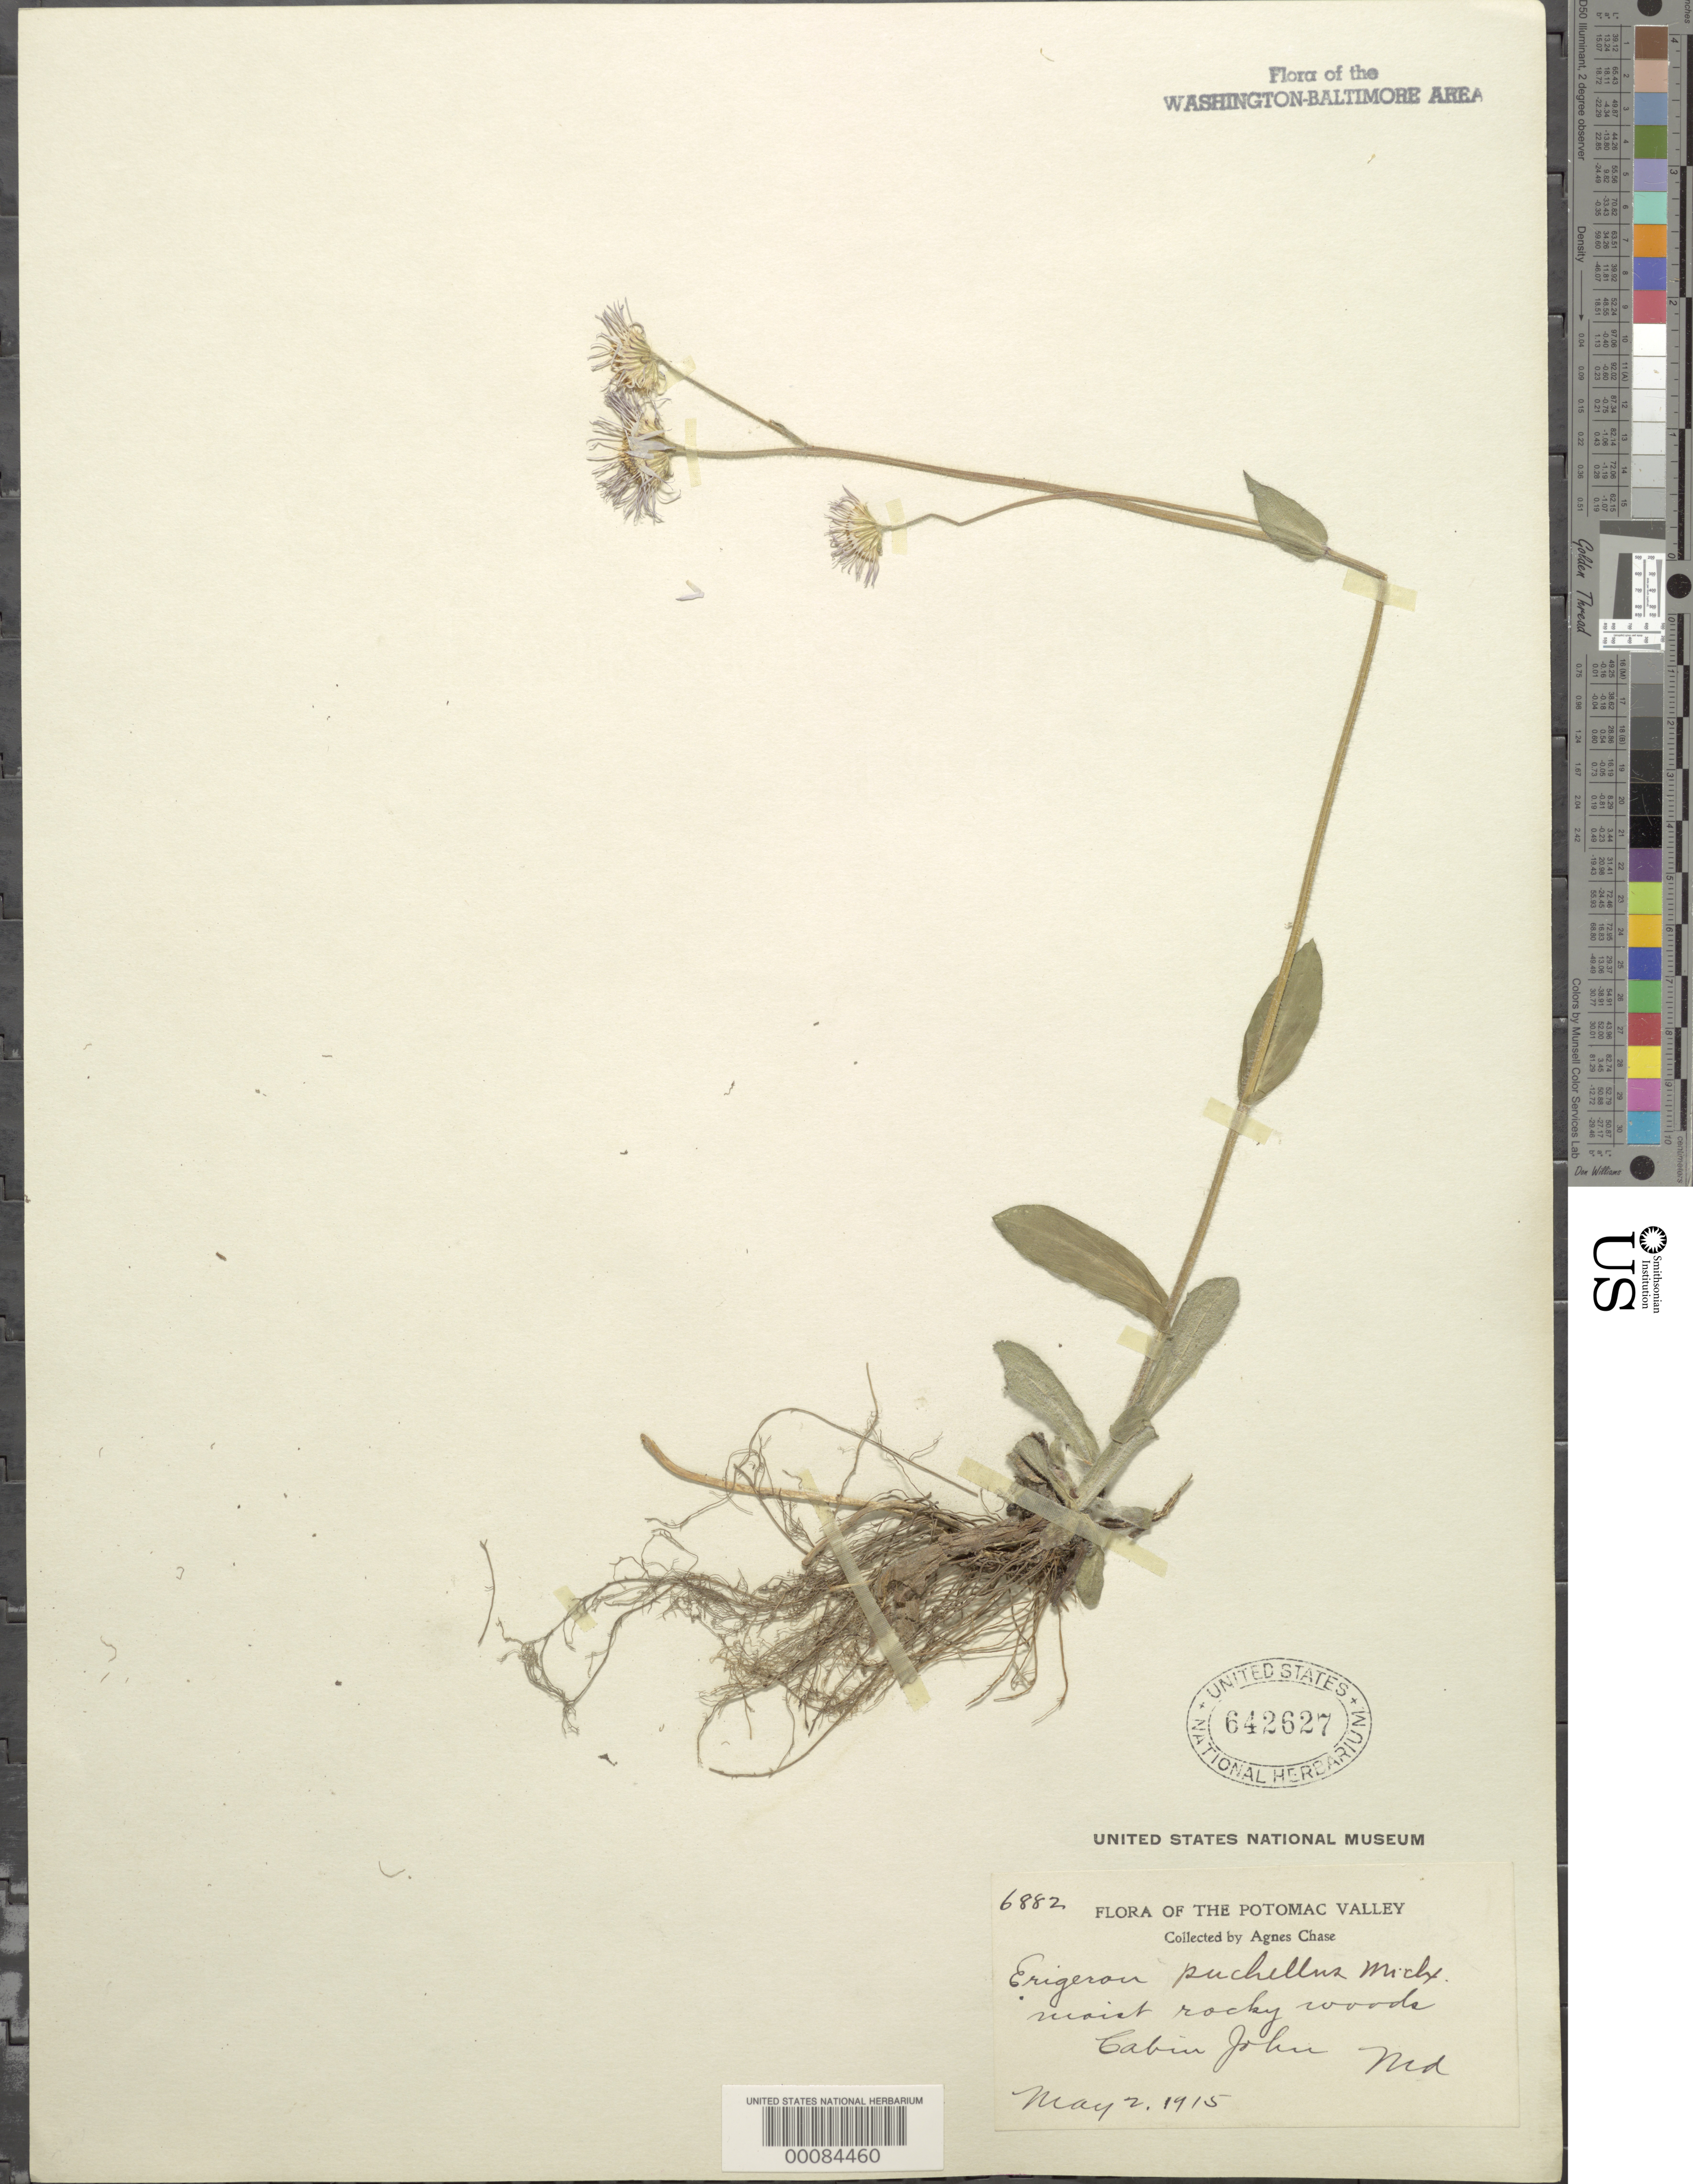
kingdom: Plantae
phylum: Tracheophyta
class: Magnoliopsida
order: Asterales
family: Asteraceae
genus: Erigeron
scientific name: Erigeron pulchellus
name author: Michx.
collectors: A. Chase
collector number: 6882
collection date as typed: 02 May 1915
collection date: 1915-05-02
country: United States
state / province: Maryland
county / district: Montgomery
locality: Cabin John C. & O. Canal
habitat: Moist rocky woods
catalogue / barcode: US 642627